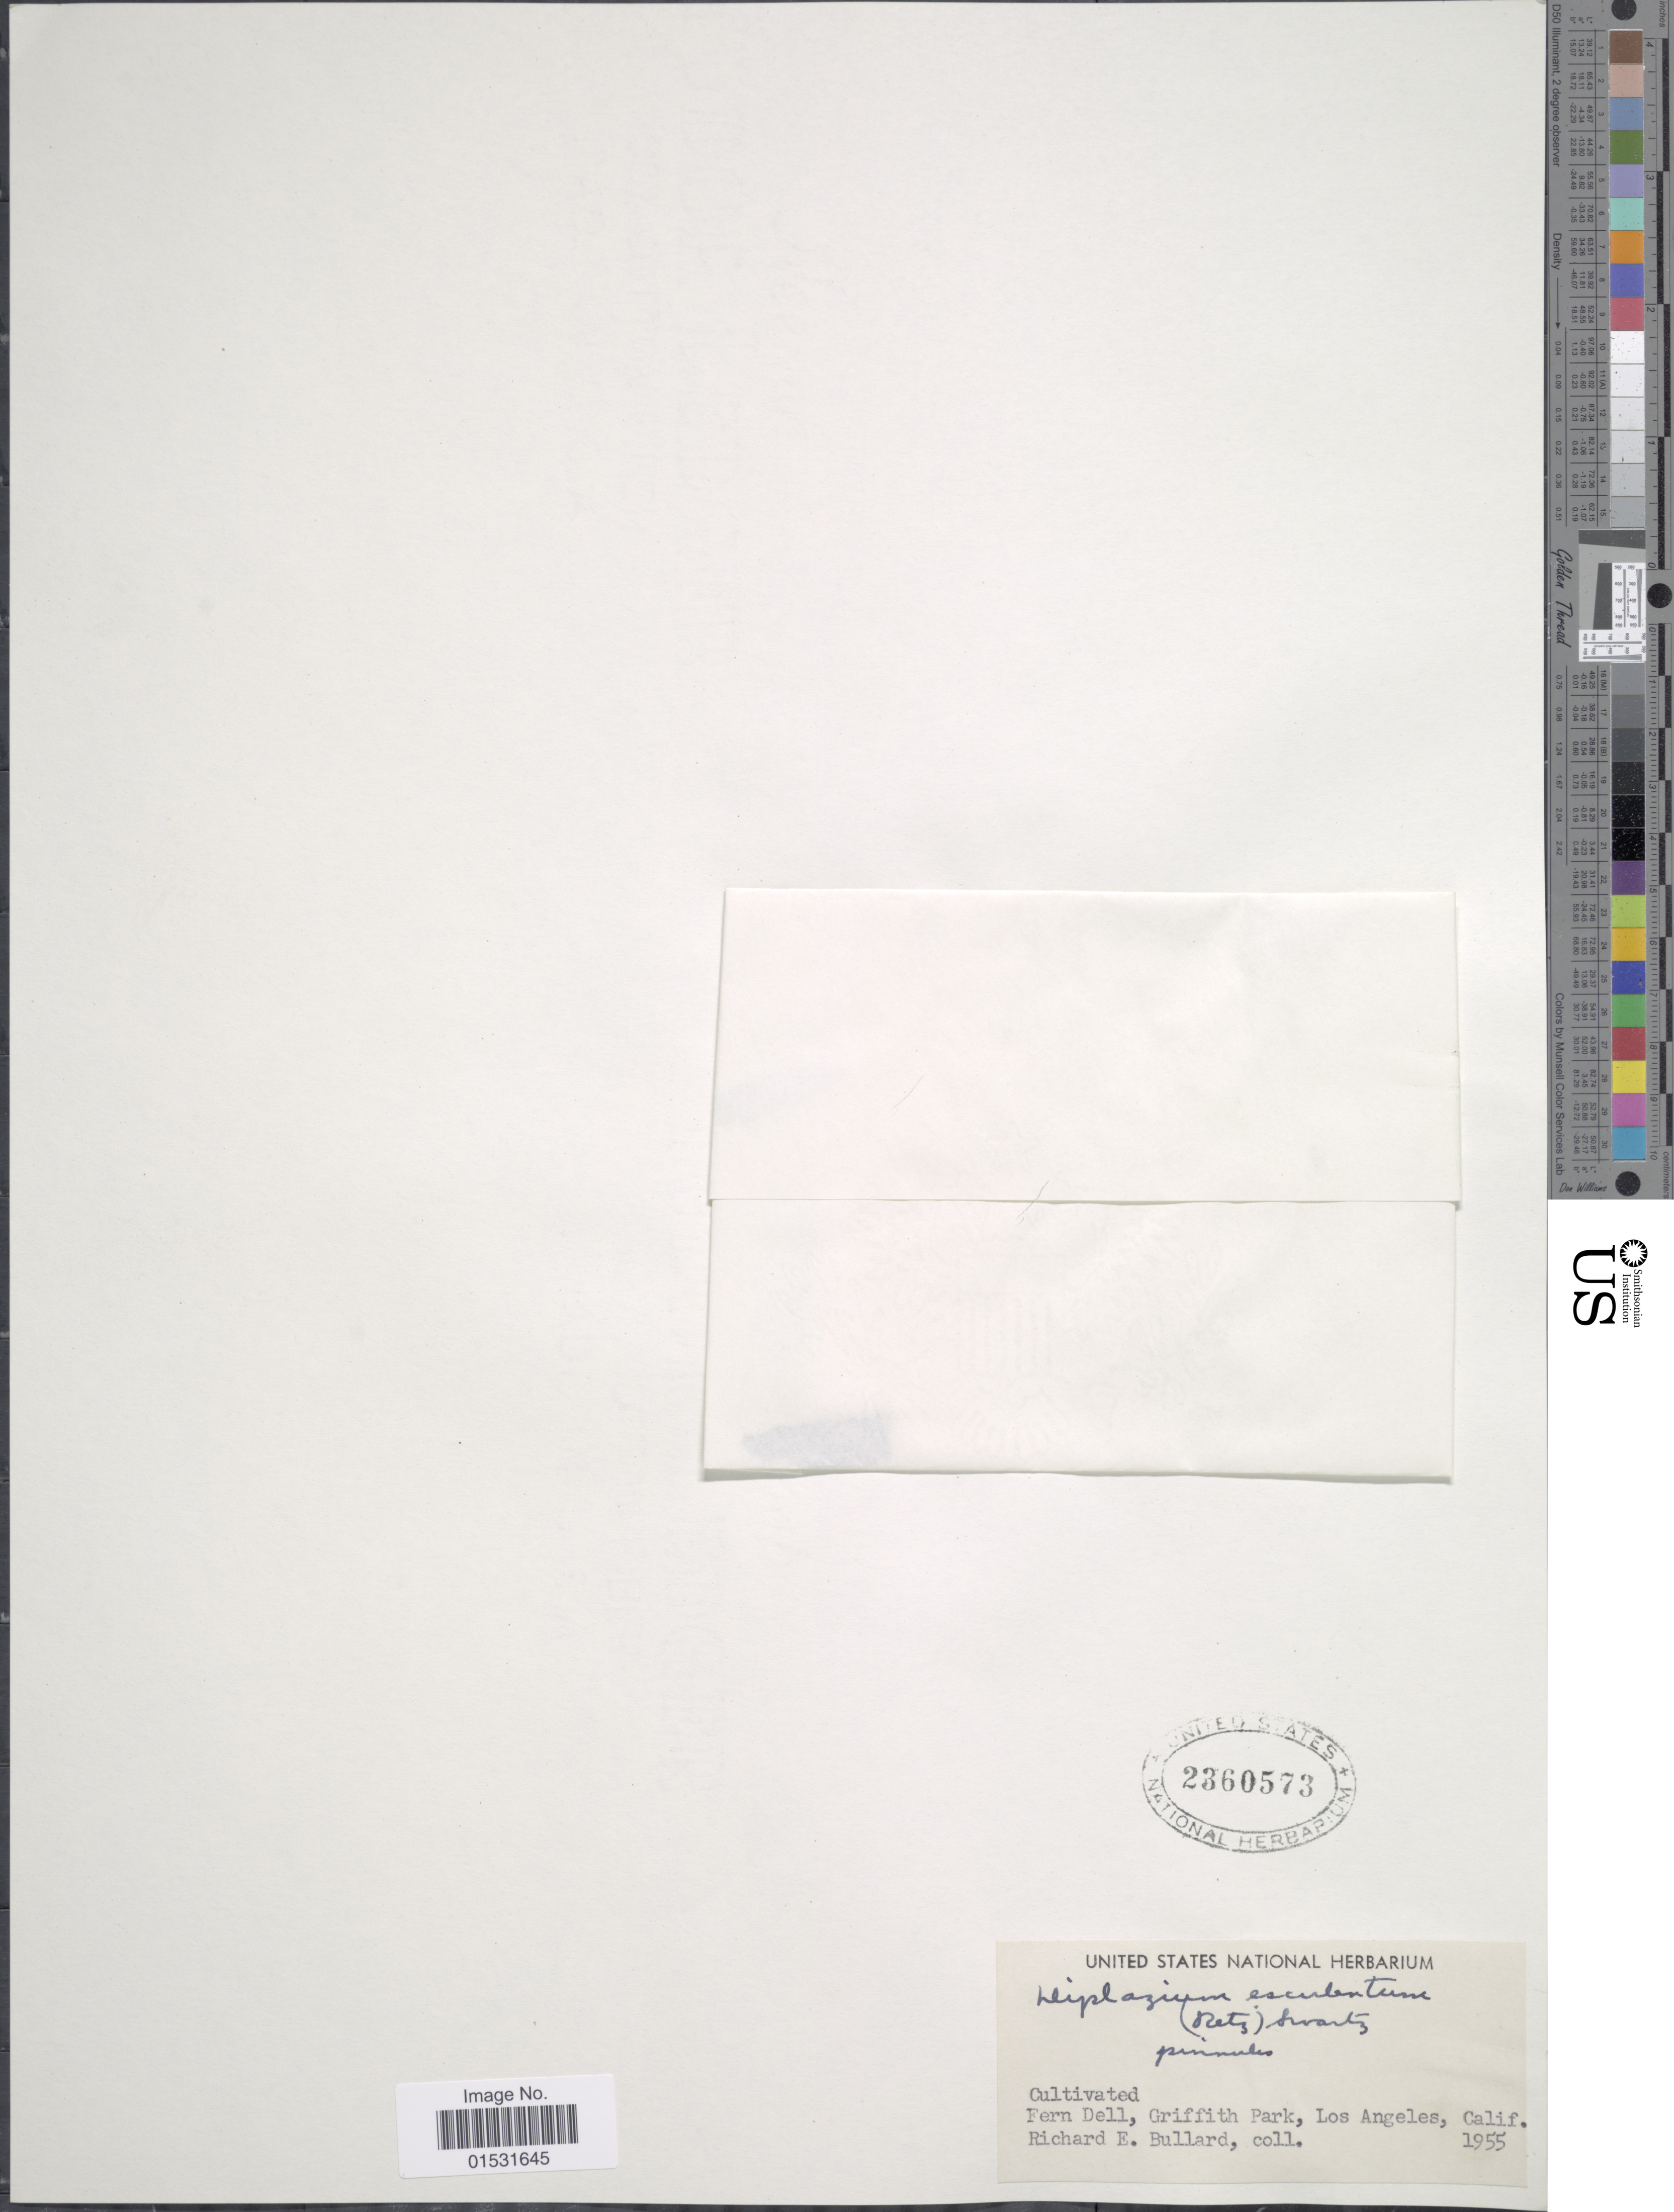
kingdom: Plantae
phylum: Tracheophyta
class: Polypodiopsida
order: Polypodiales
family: Athyriaceae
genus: Diplazium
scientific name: Diplazium esculentum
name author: (Retz.) Sw.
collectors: R. Bullard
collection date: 1955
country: United States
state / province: California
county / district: Los Angeles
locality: Fern Dell, Griffith Park, Los Angeles, Calif.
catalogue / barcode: US 2360573